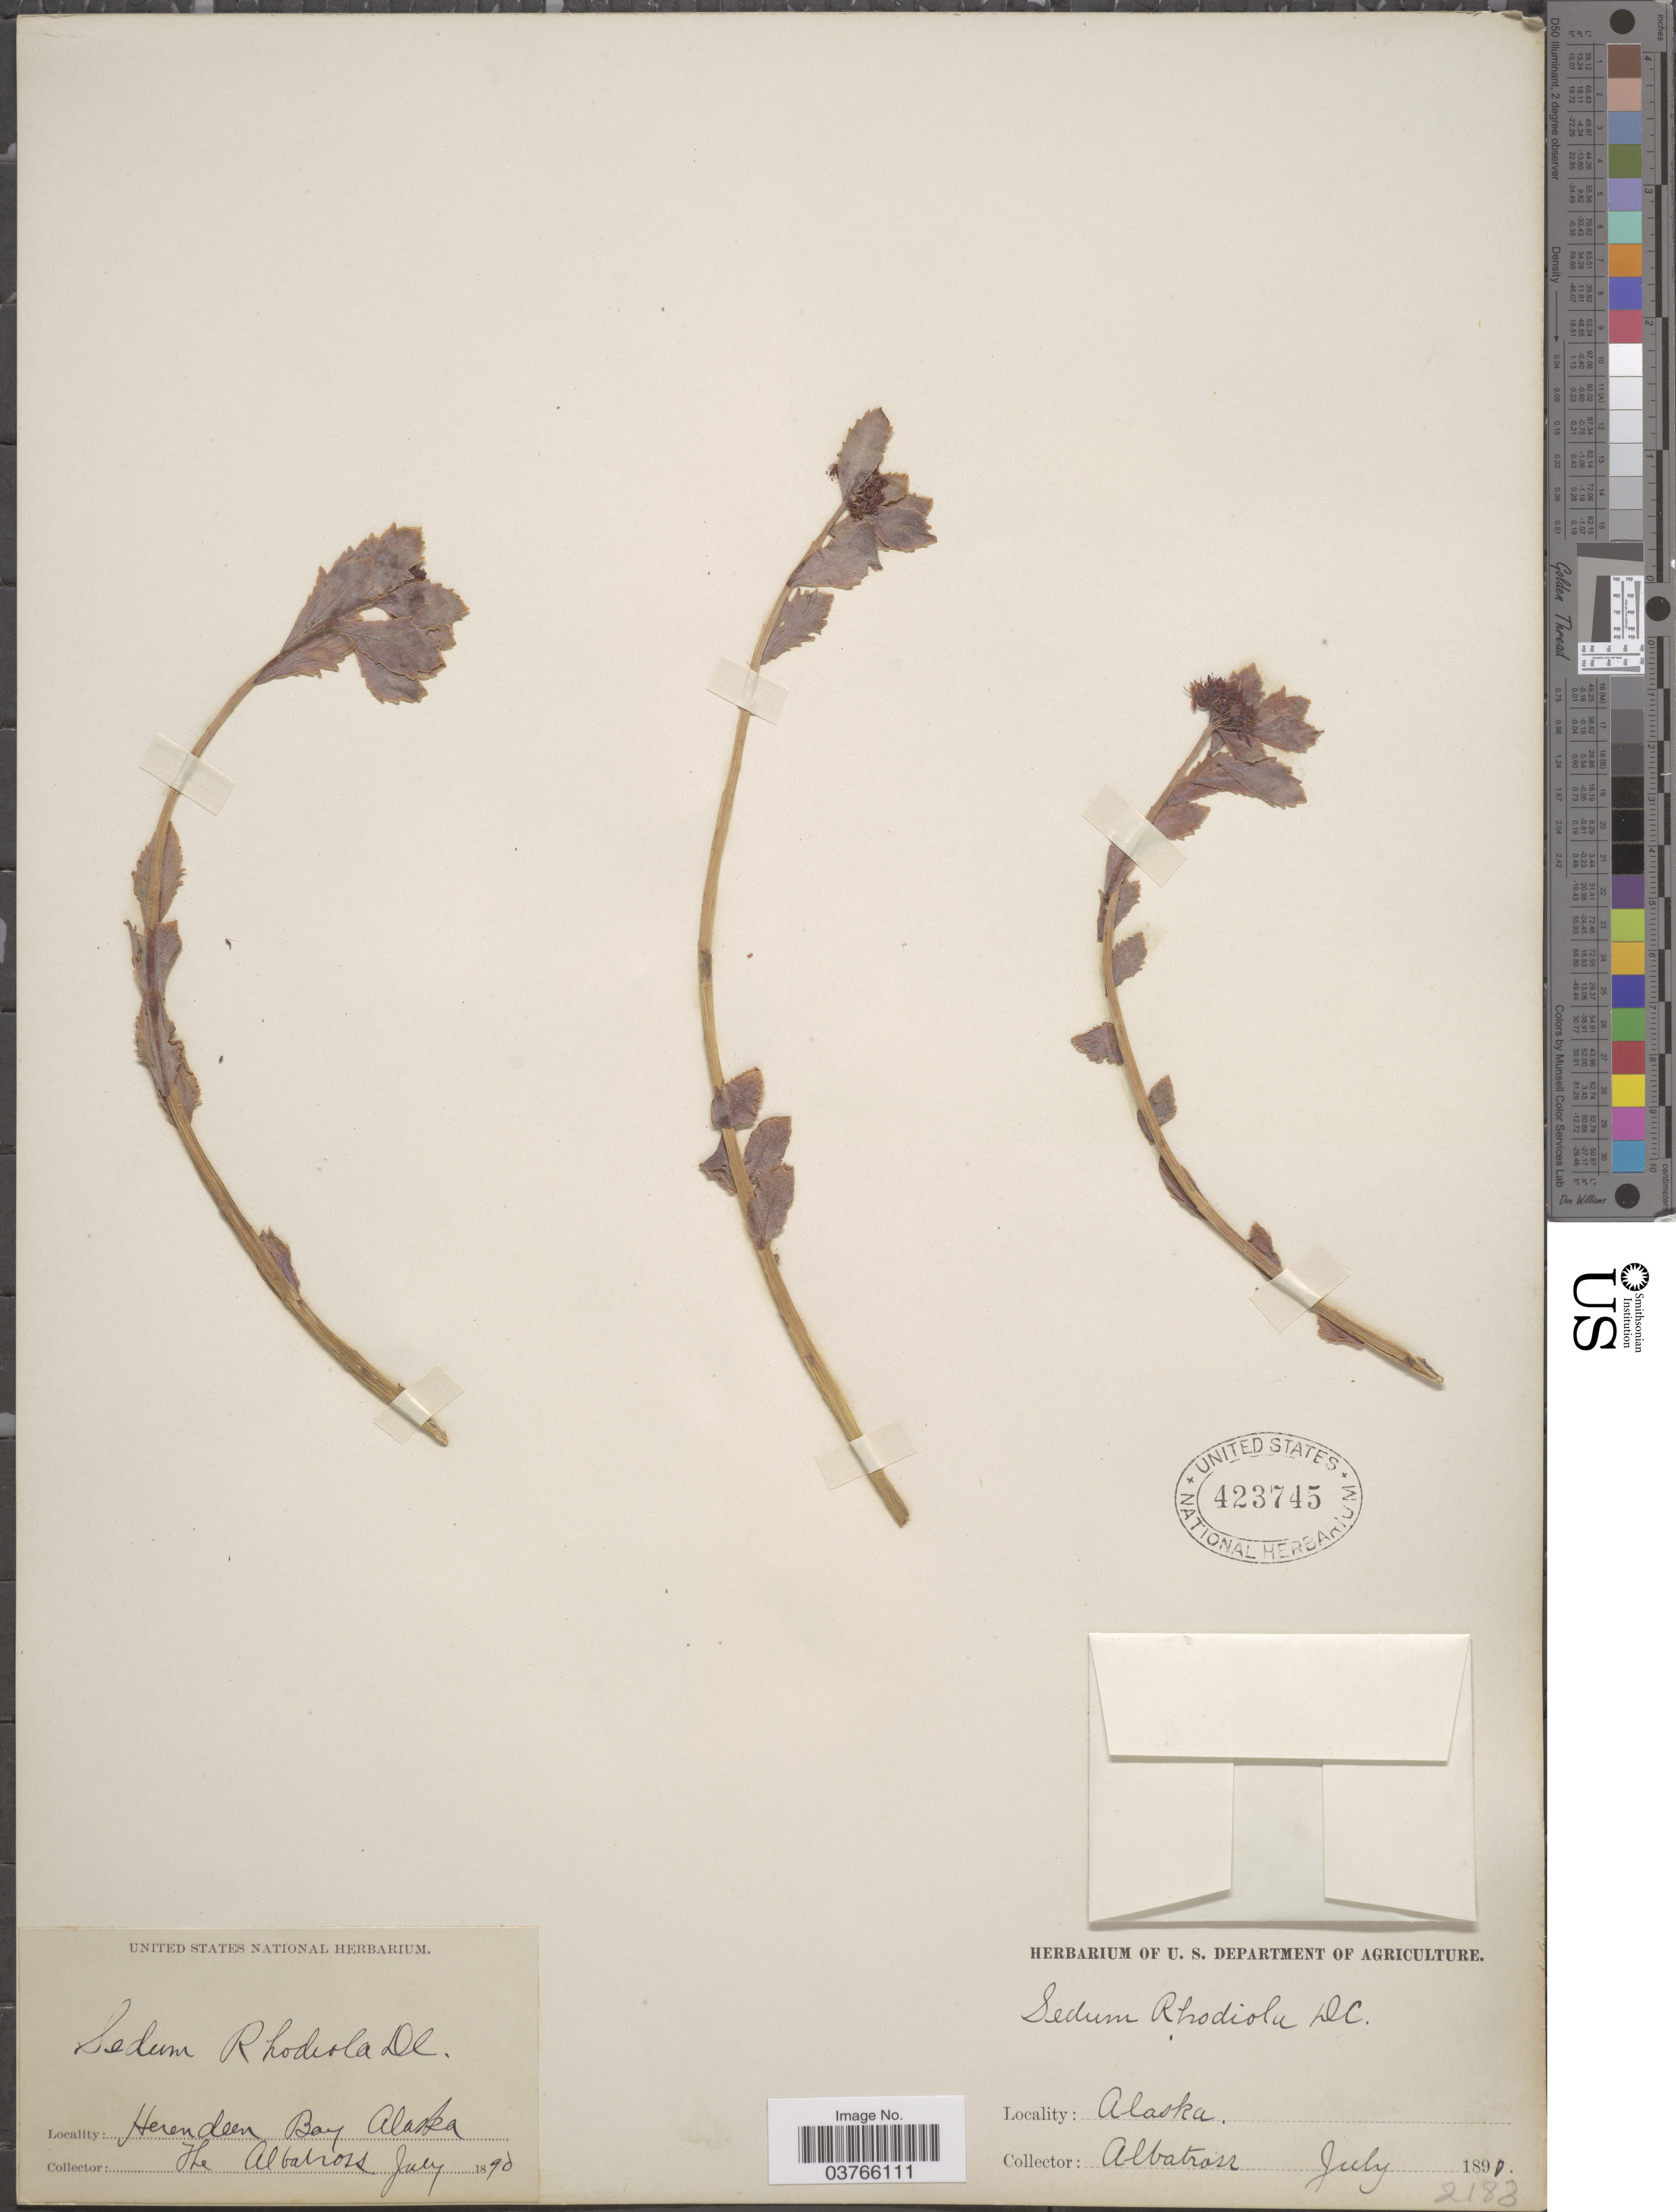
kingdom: Plantae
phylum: Tracheophyta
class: Magnoliopsida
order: Saxifragales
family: Crassulaceae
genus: Rhodiola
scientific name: Rhodiola integrifolia subsp. integrifolia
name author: Raf.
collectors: "The Albatross"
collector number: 2183?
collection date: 1890-07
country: United States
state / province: Alaska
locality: Herendeen Bay.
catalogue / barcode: US 423745